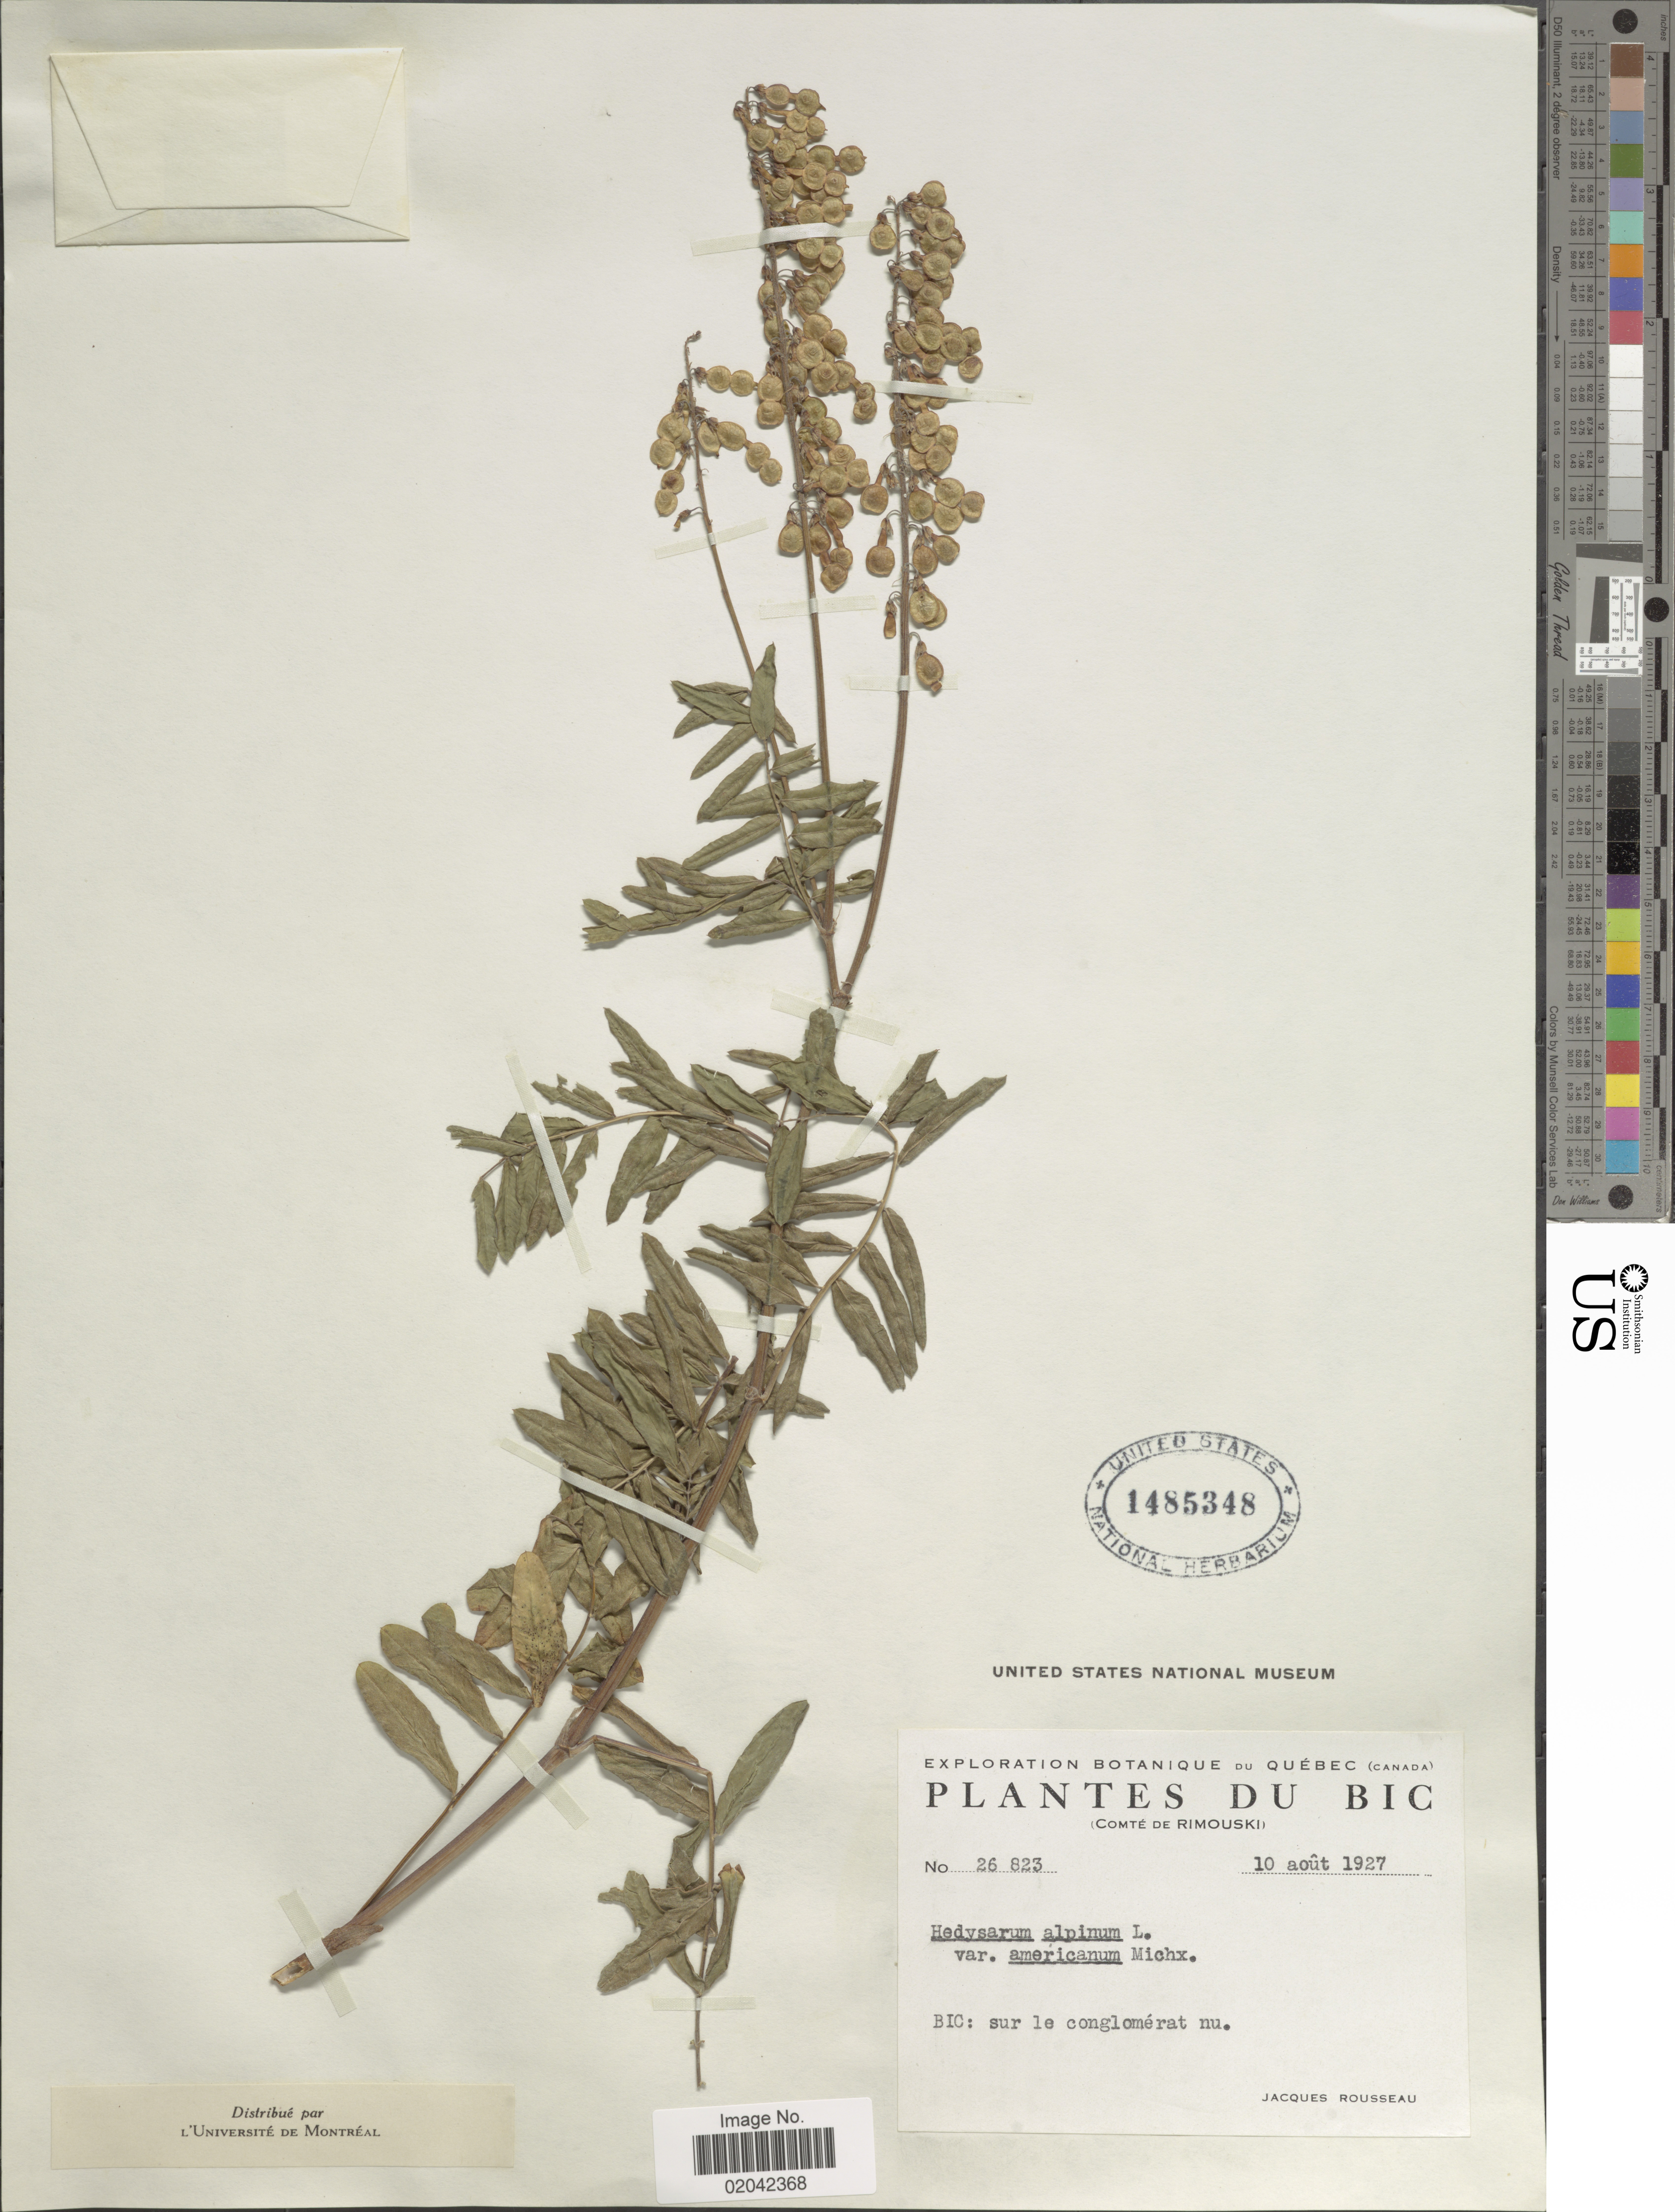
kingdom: Plantae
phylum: Tracheophyta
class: Magnoliopsida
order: Fabales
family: Fabaceae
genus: Hedysarum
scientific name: Hedysarum alpinum var. americanum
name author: Michx. ex Pursh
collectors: J. Rousseau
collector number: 26823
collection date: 1927-08-10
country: Canada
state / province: Quebec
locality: Bic, Comte de Rimouski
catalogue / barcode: US 1485348